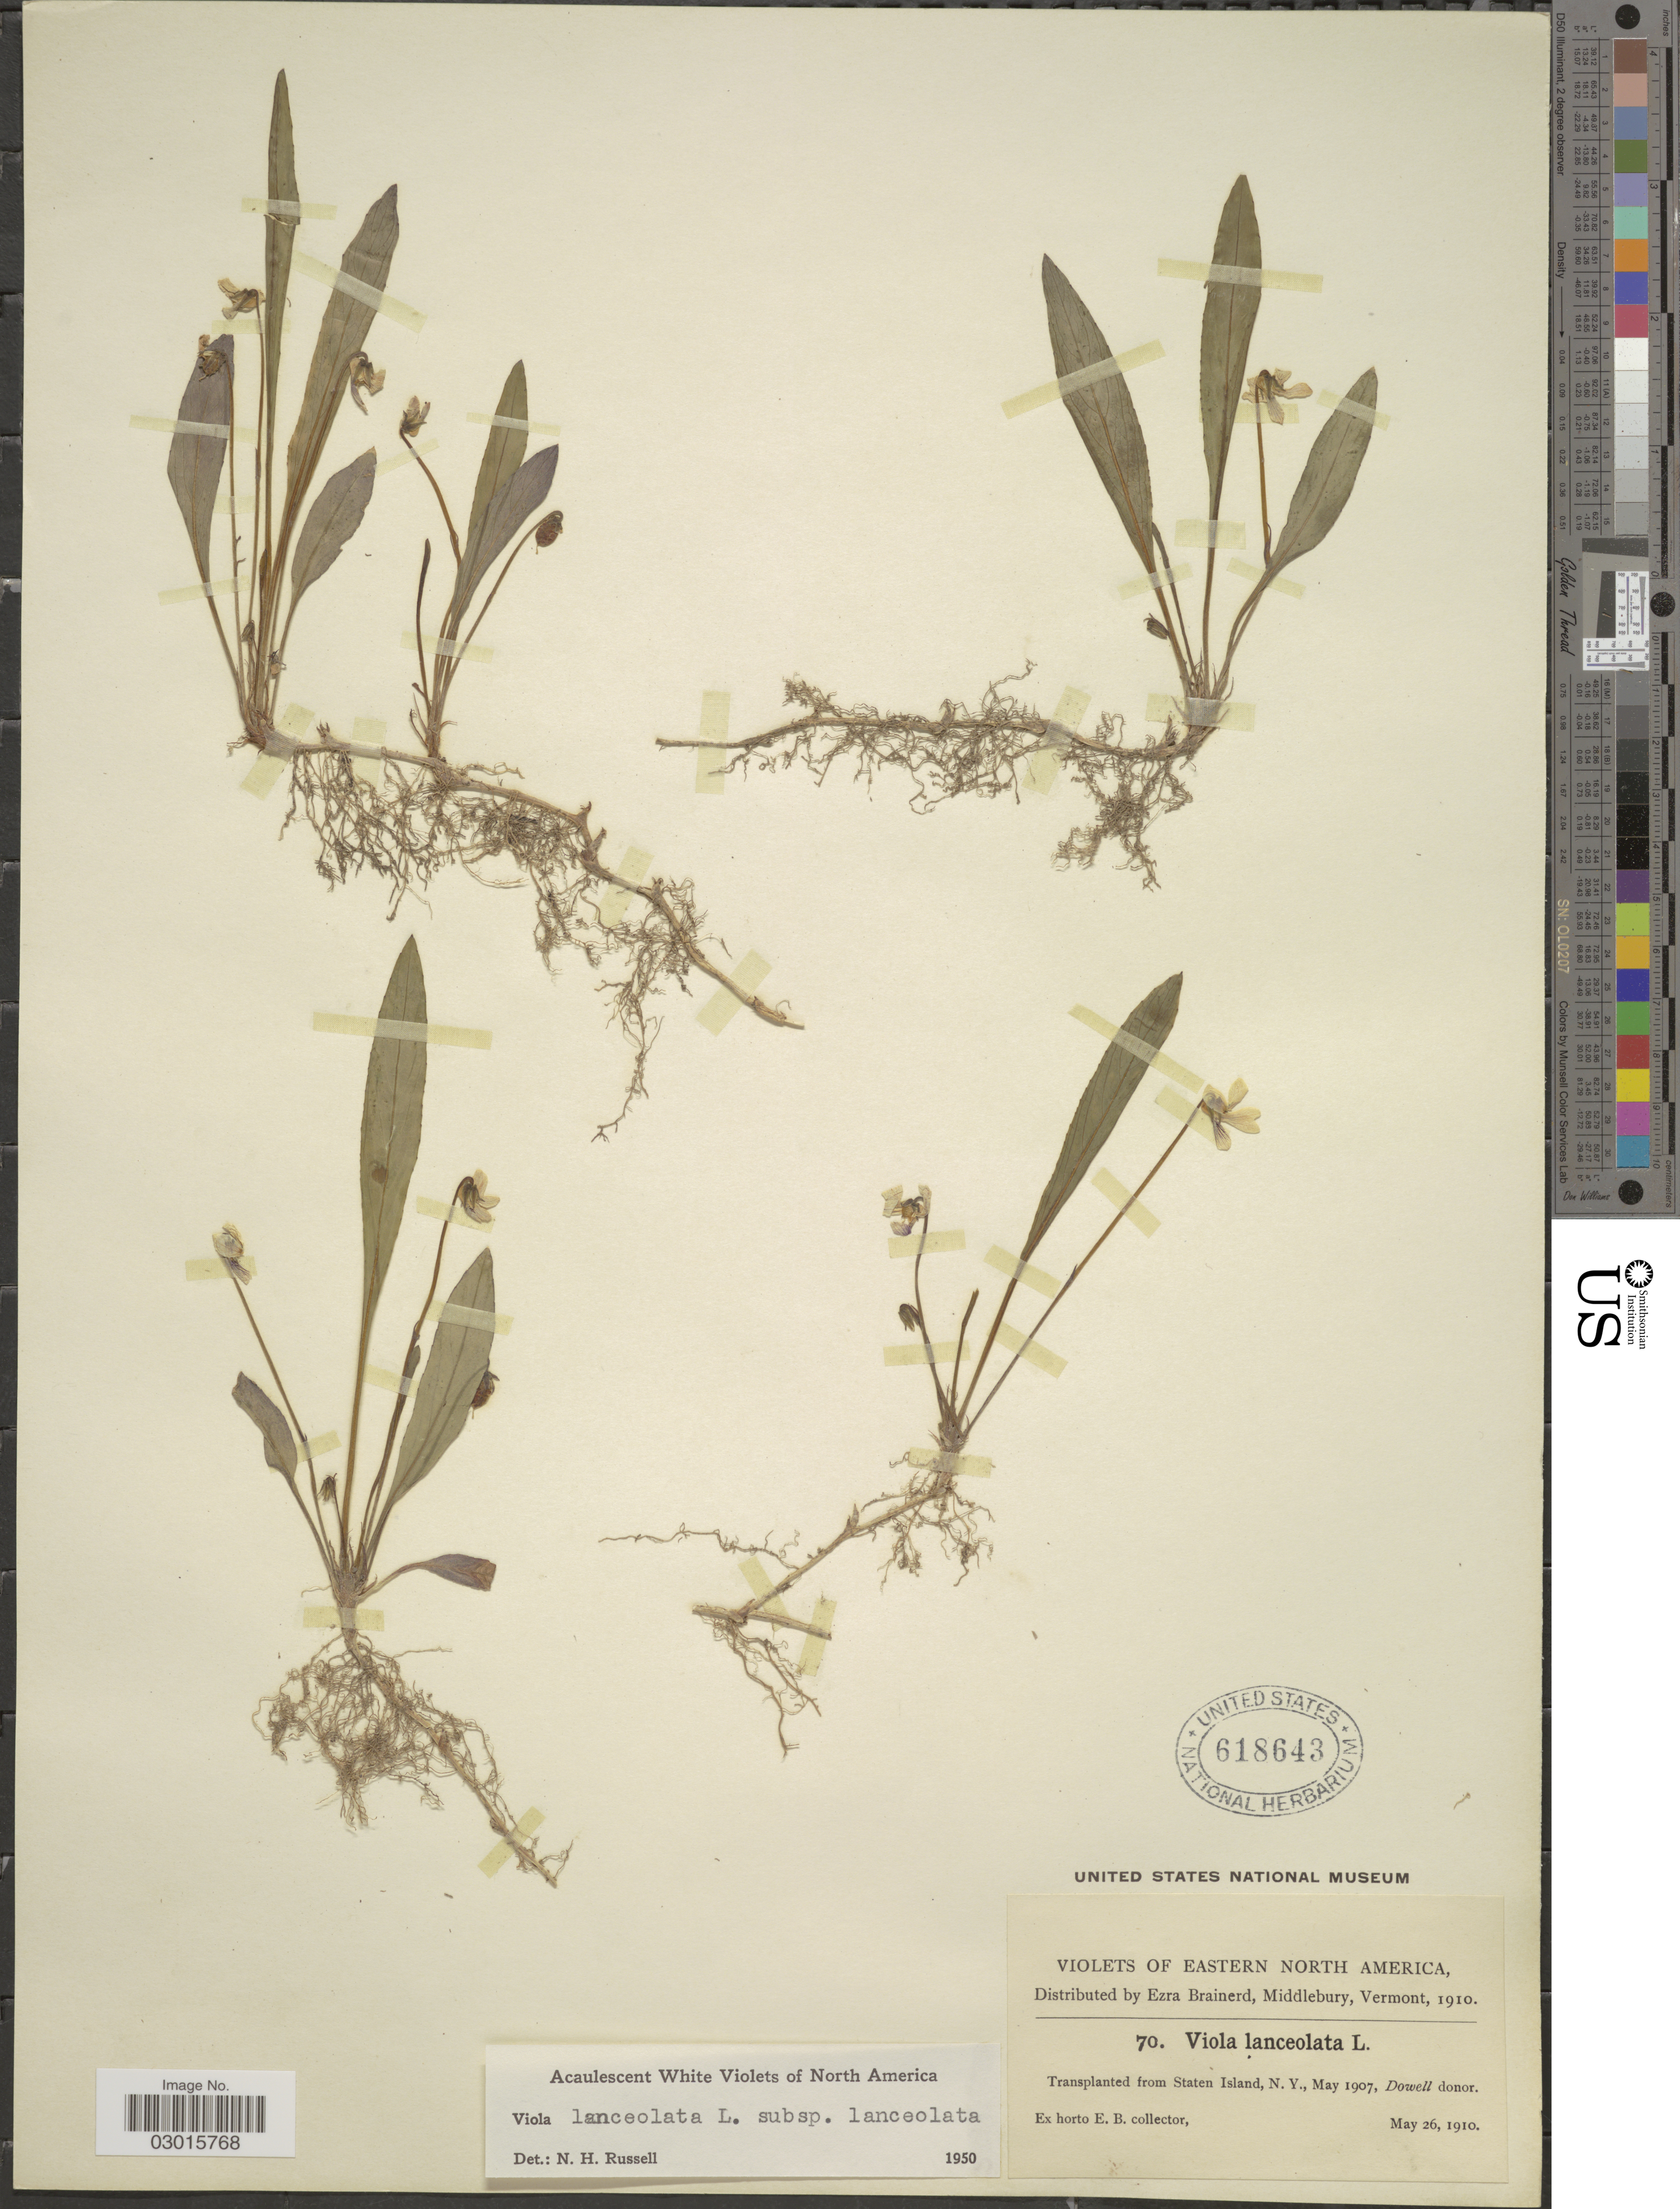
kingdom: Plantae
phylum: Tracheophyta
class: Magnoliopsida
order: Malpighiales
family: Violaceae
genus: Viola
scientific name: Viola lanceolata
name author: L.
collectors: ex herb. Ezra Brainerd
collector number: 70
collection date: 1910-05-26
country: United States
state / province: New York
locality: Eastern North America. Transplanted from Staten Island, N. Y.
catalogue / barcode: US 618643